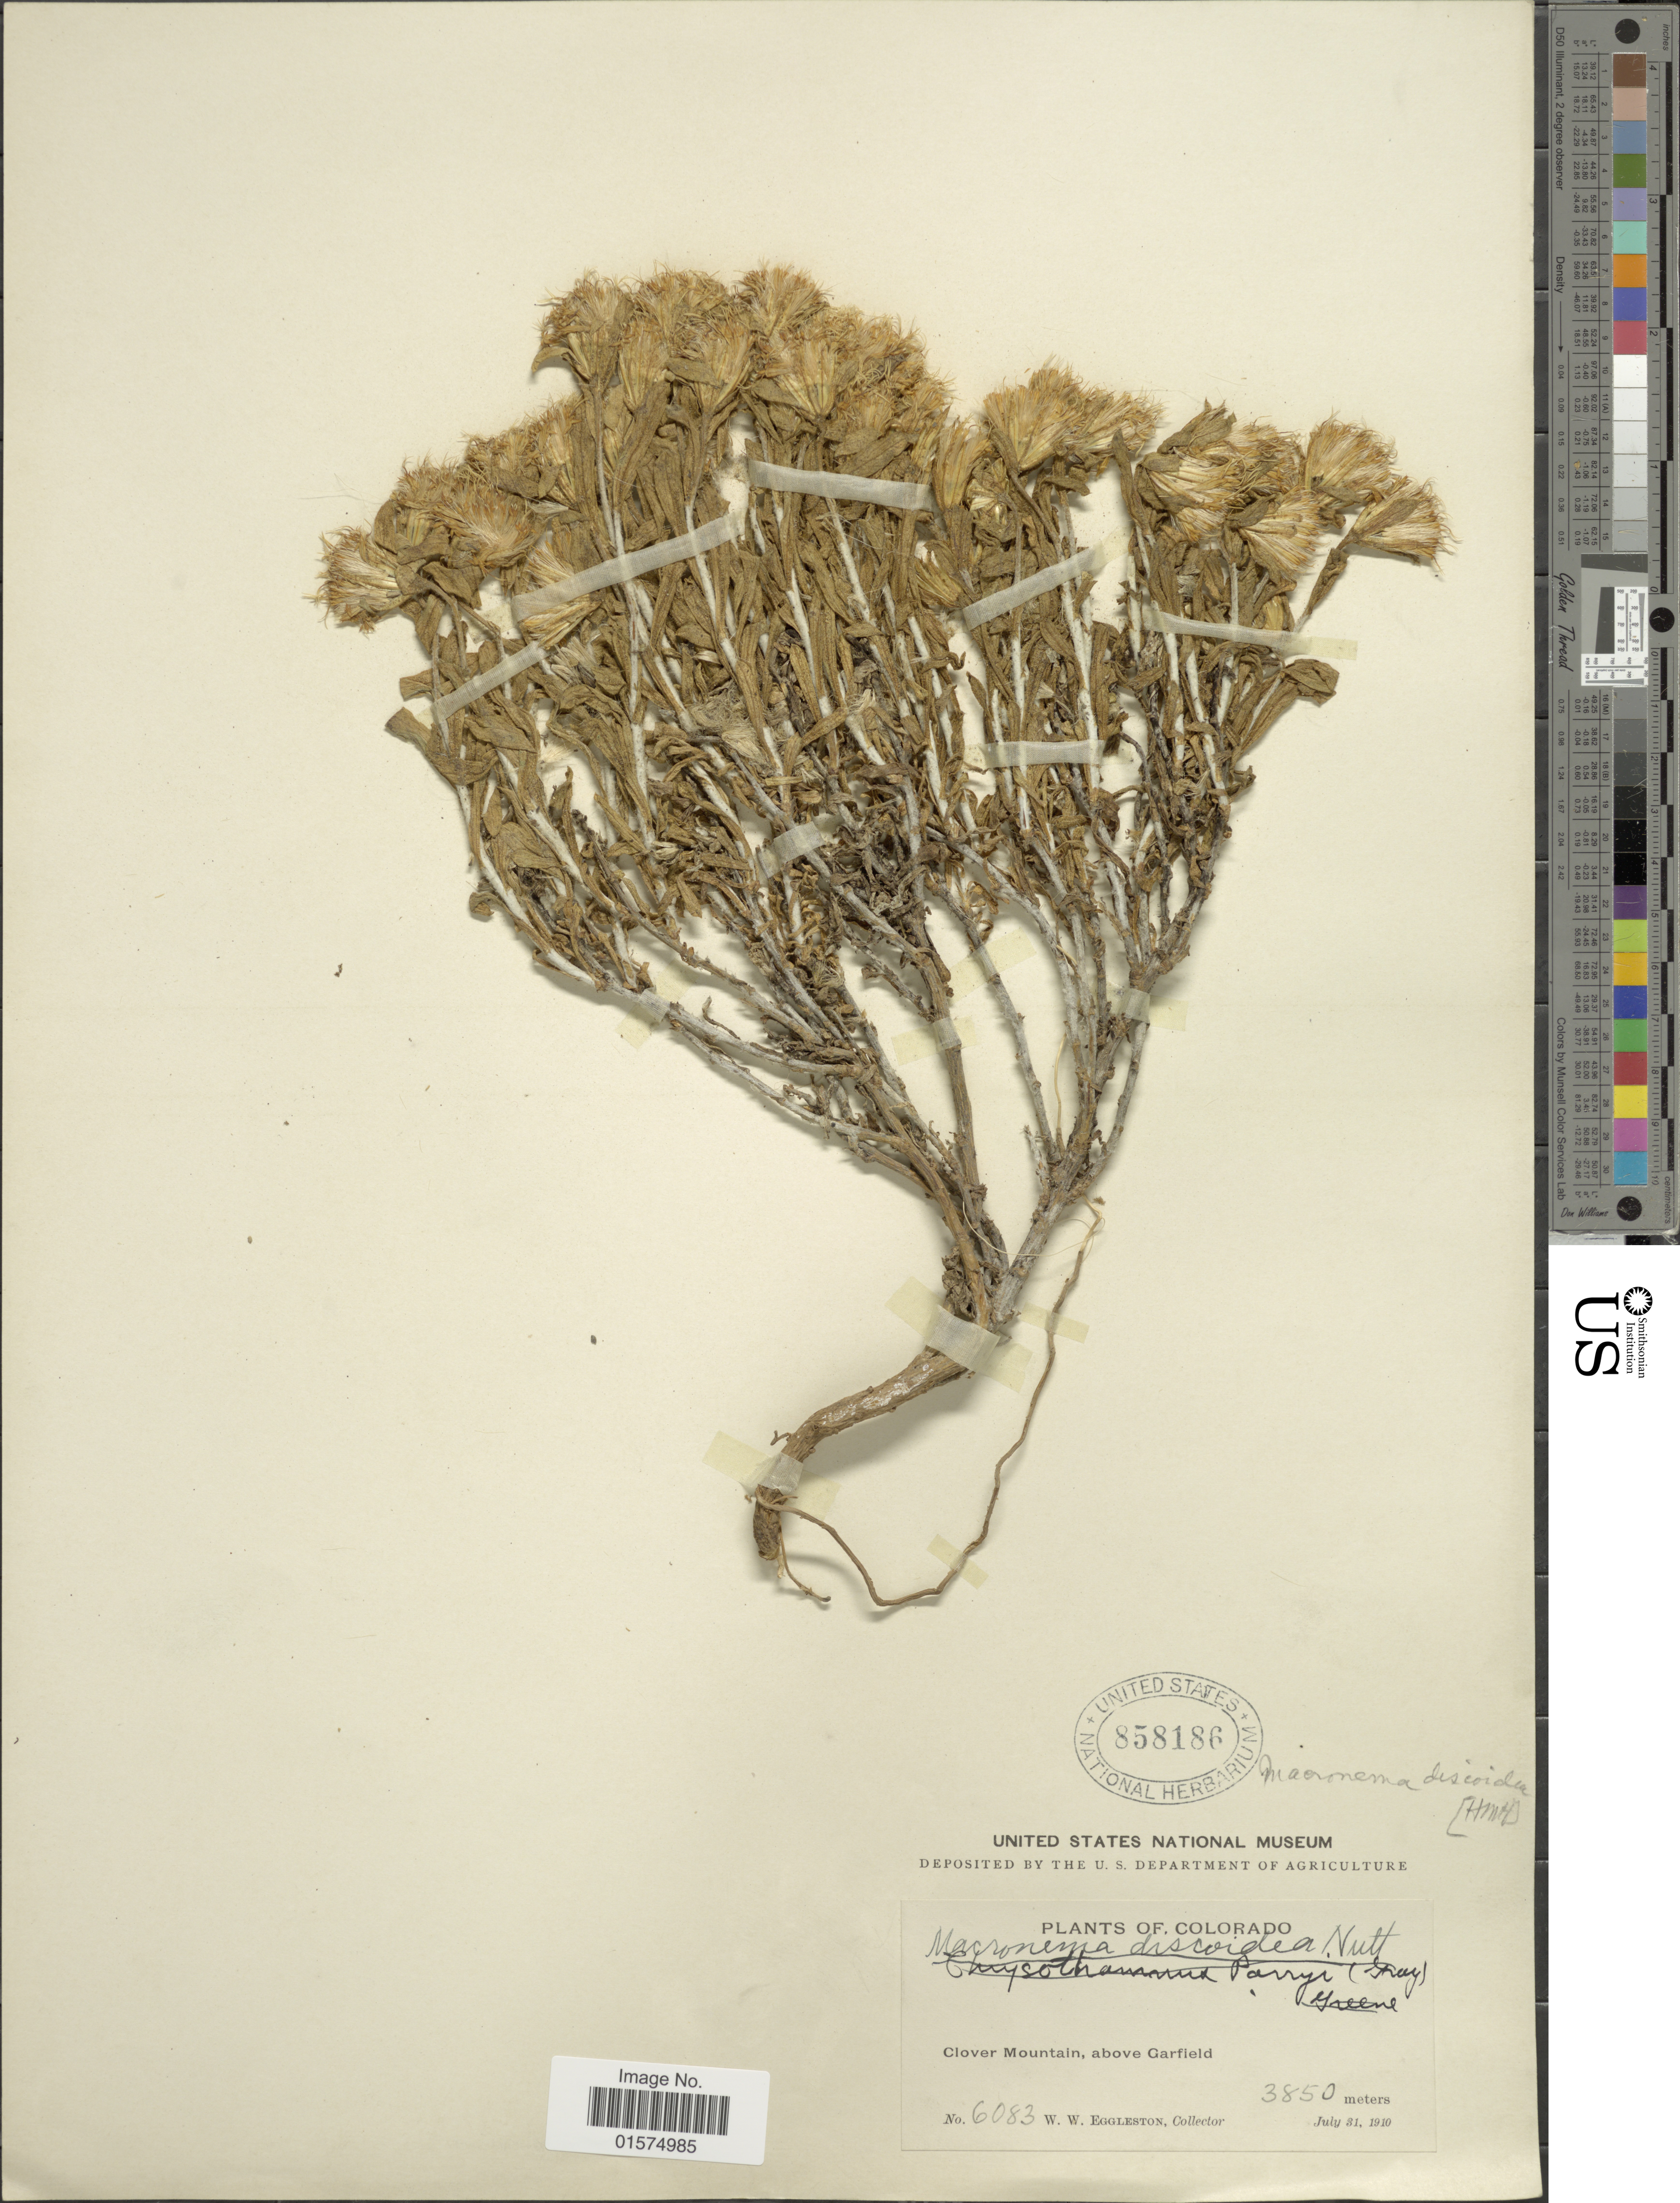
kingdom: Plantae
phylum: Tracheophyta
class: Magnoliopsida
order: Asterales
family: Asteraceae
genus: Ericameria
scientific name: Ericameria discoidea var. discoidea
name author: (Nutt.) G.L. Nesom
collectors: W. W. Eggleston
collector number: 6083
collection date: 1910-07-31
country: United States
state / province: Colorado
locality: Clover Mountain, above Garfield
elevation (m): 3850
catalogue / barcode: US 858186